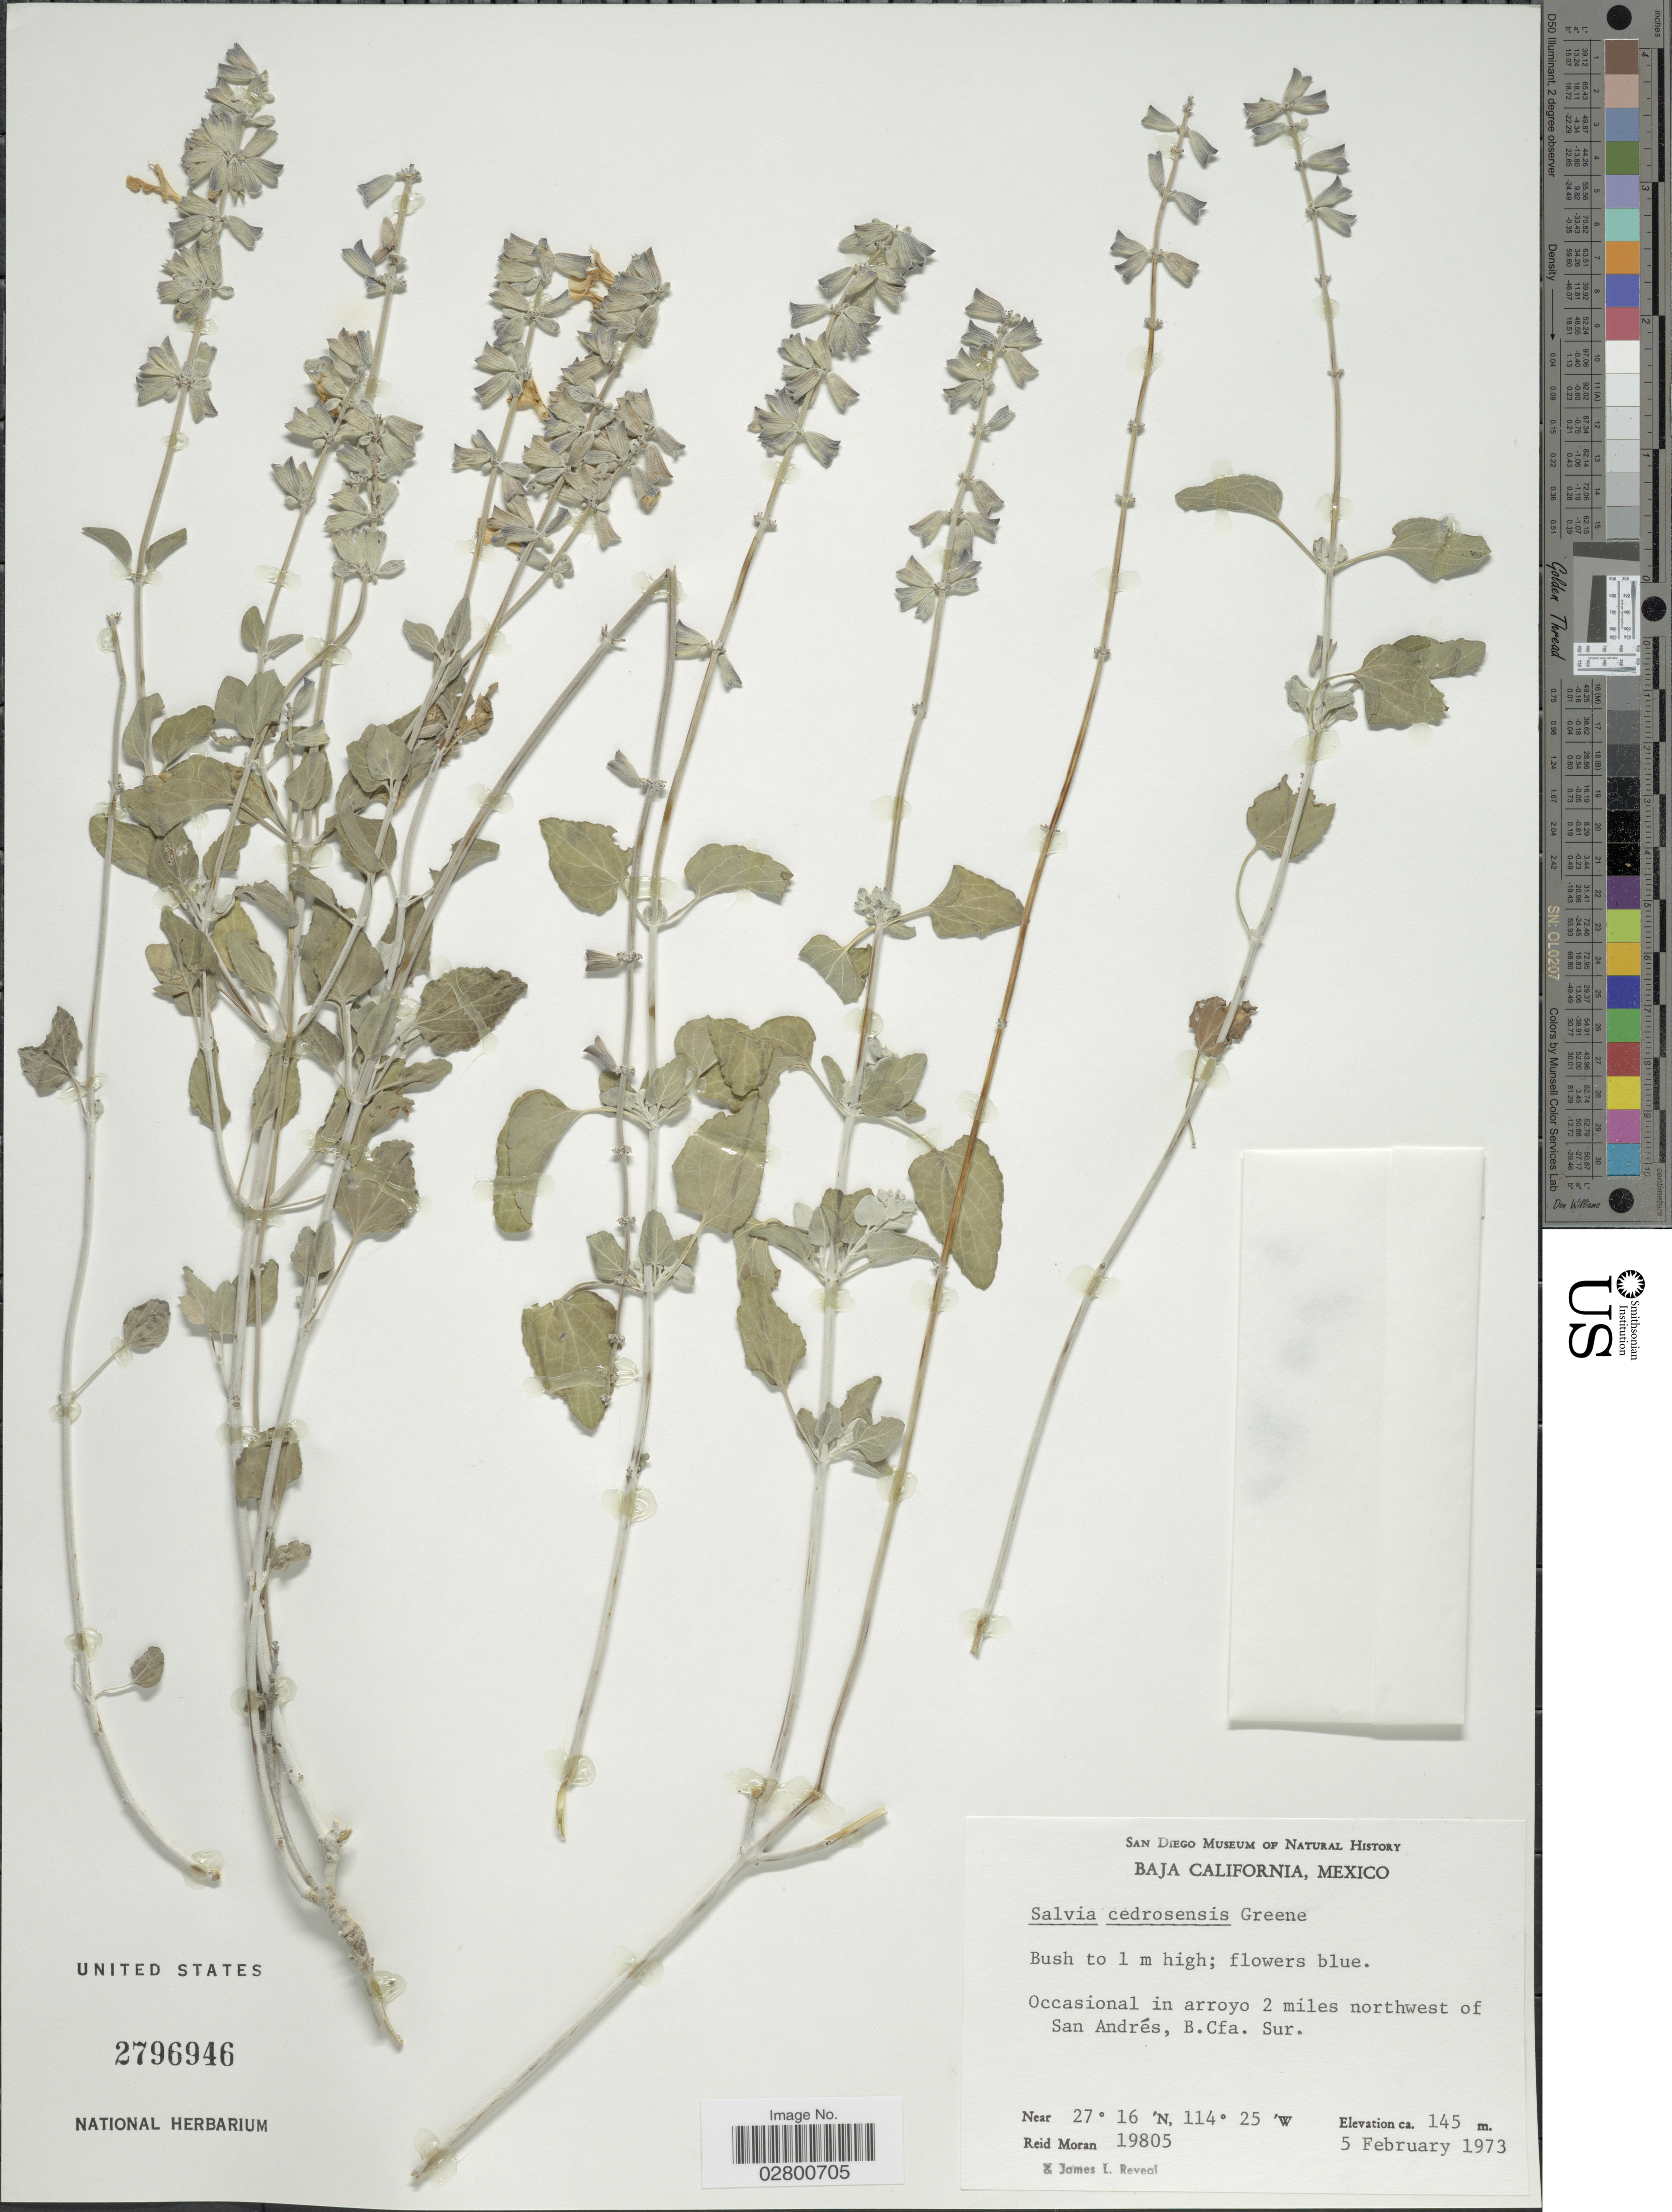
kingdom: Plantae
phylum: Tracheophyta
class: Magnoliopsida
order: Lamiales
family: Lamiaceae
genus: Salvia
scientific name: Salvia cedrosensis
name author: Greene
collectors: R. V. Moran & J. L. Reveal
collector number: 19805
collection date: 1973-02-05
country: Mexico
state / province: Baja California Sur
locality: Baja California, 2 miles northwest of San Andrés, B. Cfa. Sur.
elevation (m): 145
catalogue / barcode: US 2796946